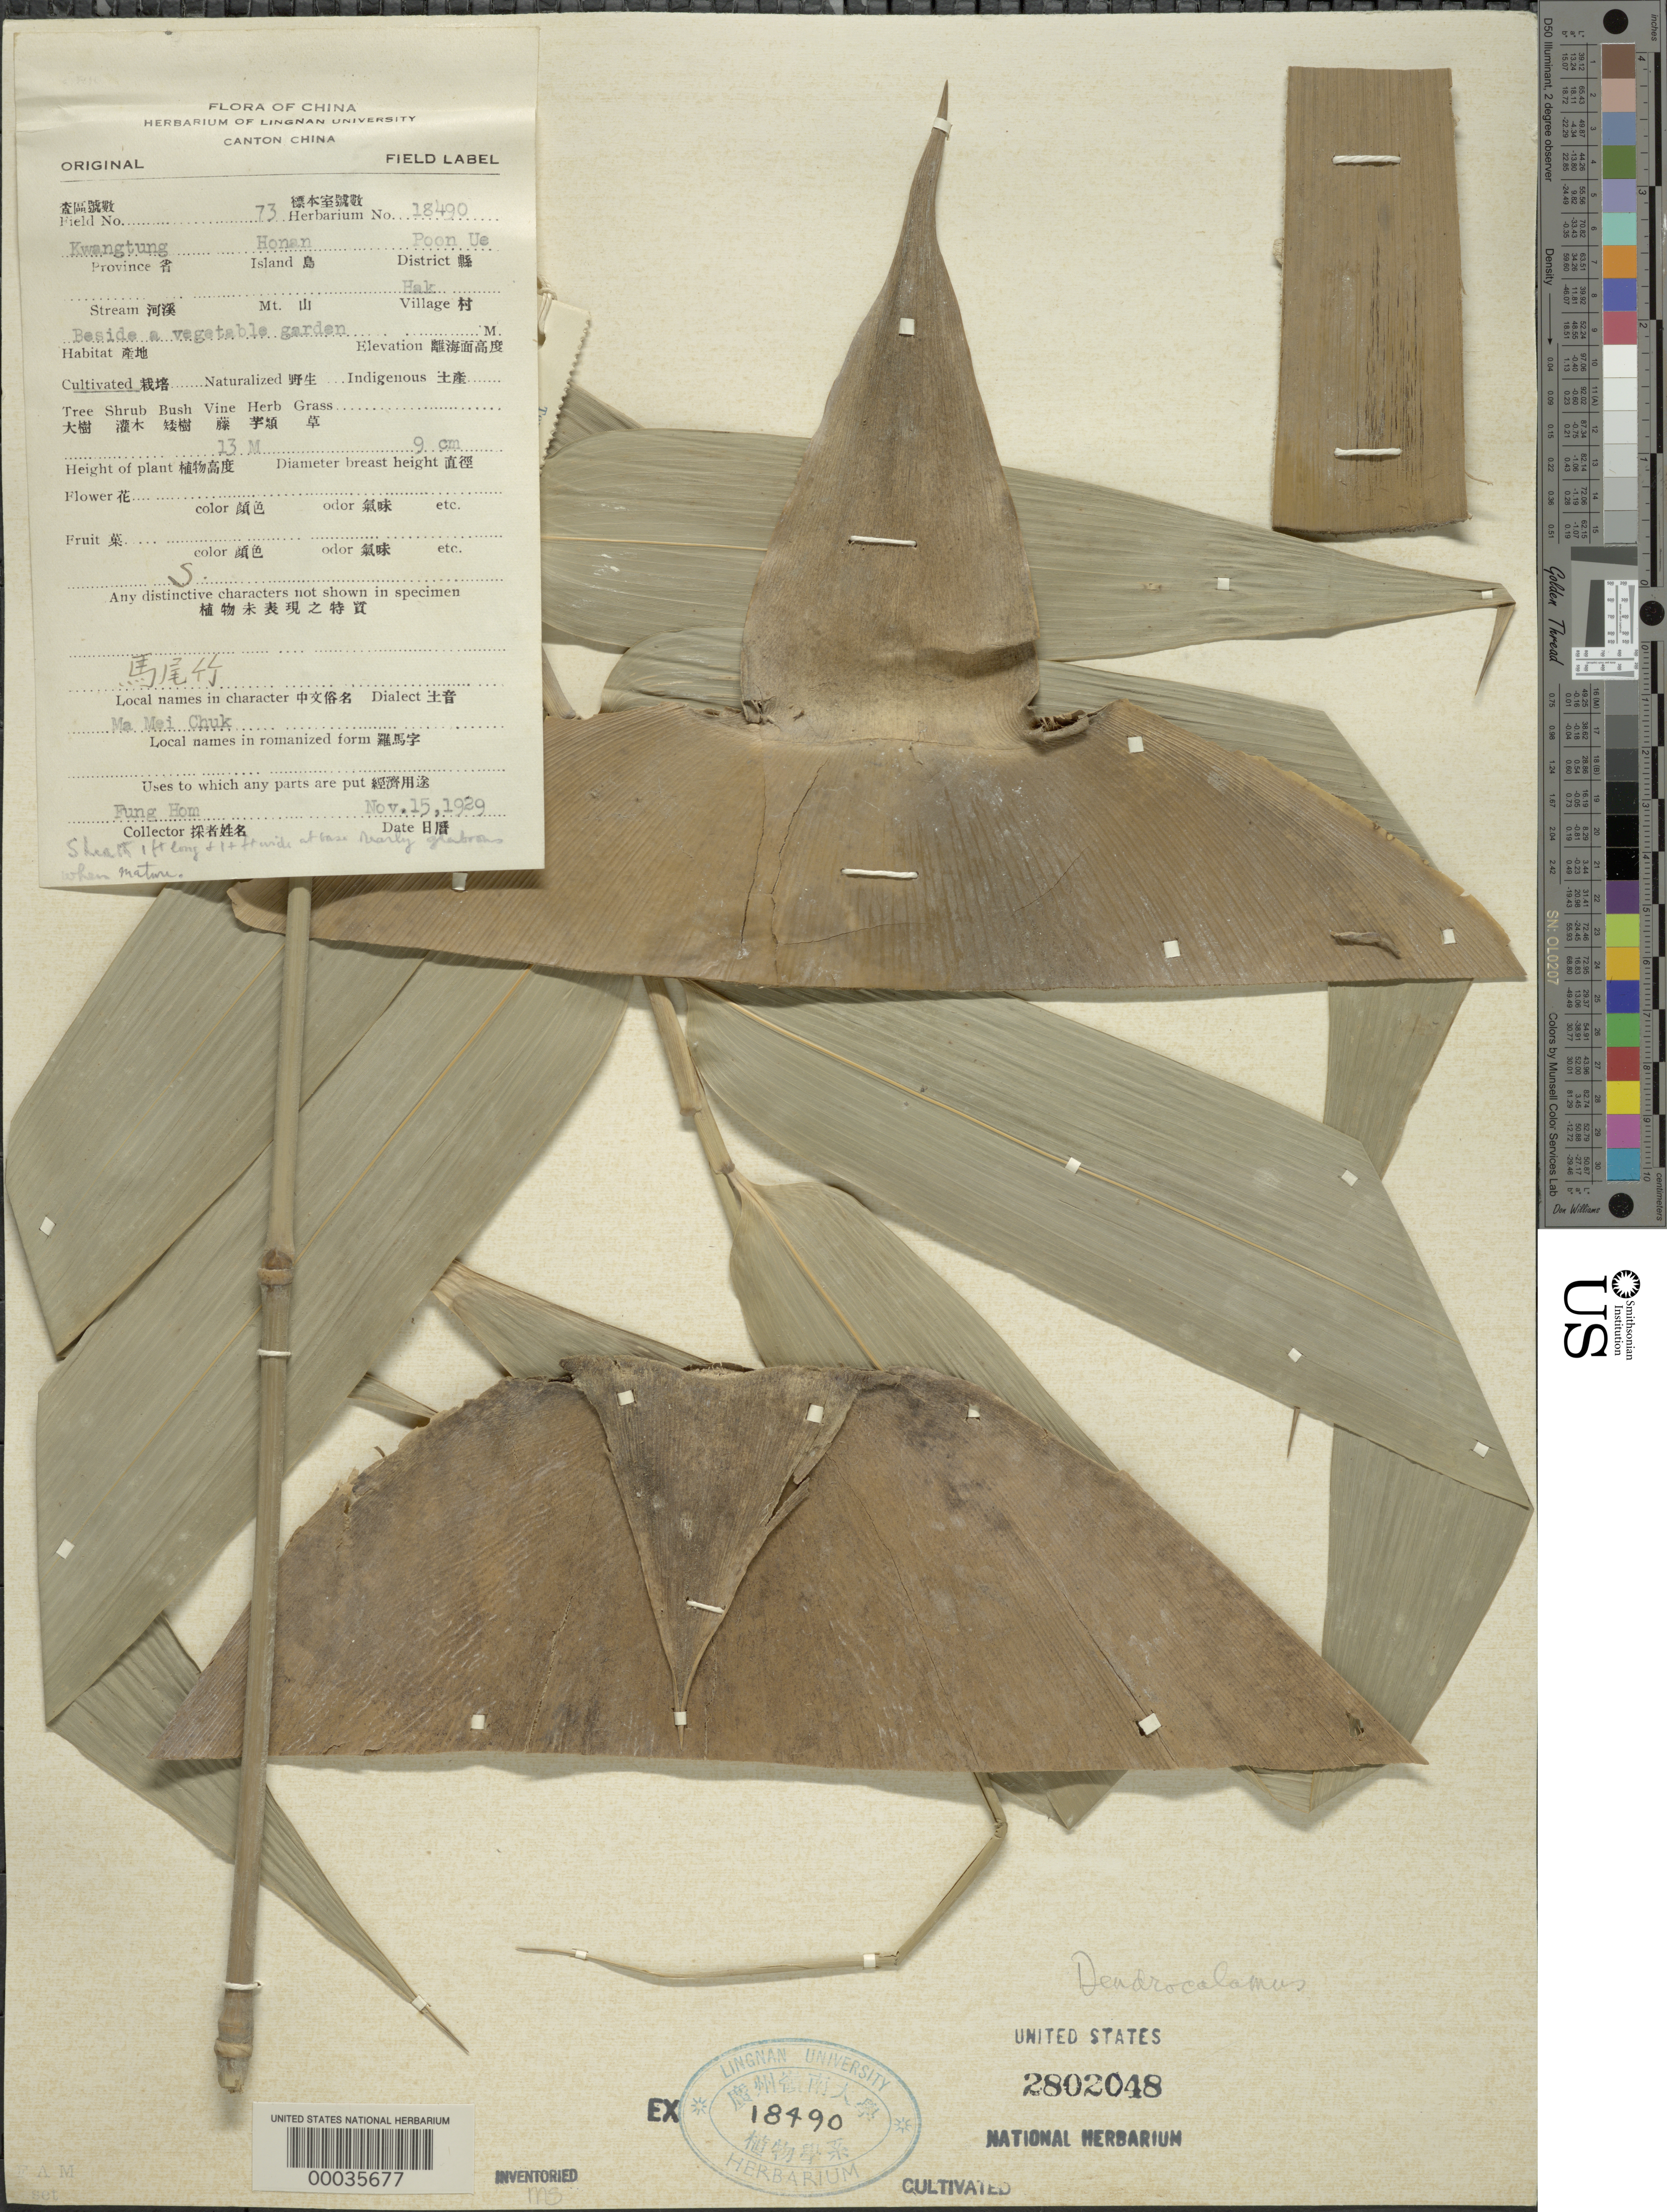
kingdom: Plantae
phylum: Tracheophyta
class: Liliopsida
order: Poales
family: Poaceae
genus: Dendrocalamus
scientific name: Dendrocalamus sp.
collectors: H. L. Fung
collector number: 73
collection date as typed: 15 Nov 1929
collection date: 1929-11-15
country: China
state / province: Guangdong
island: Honam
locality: Hak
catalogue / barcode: US 2802048